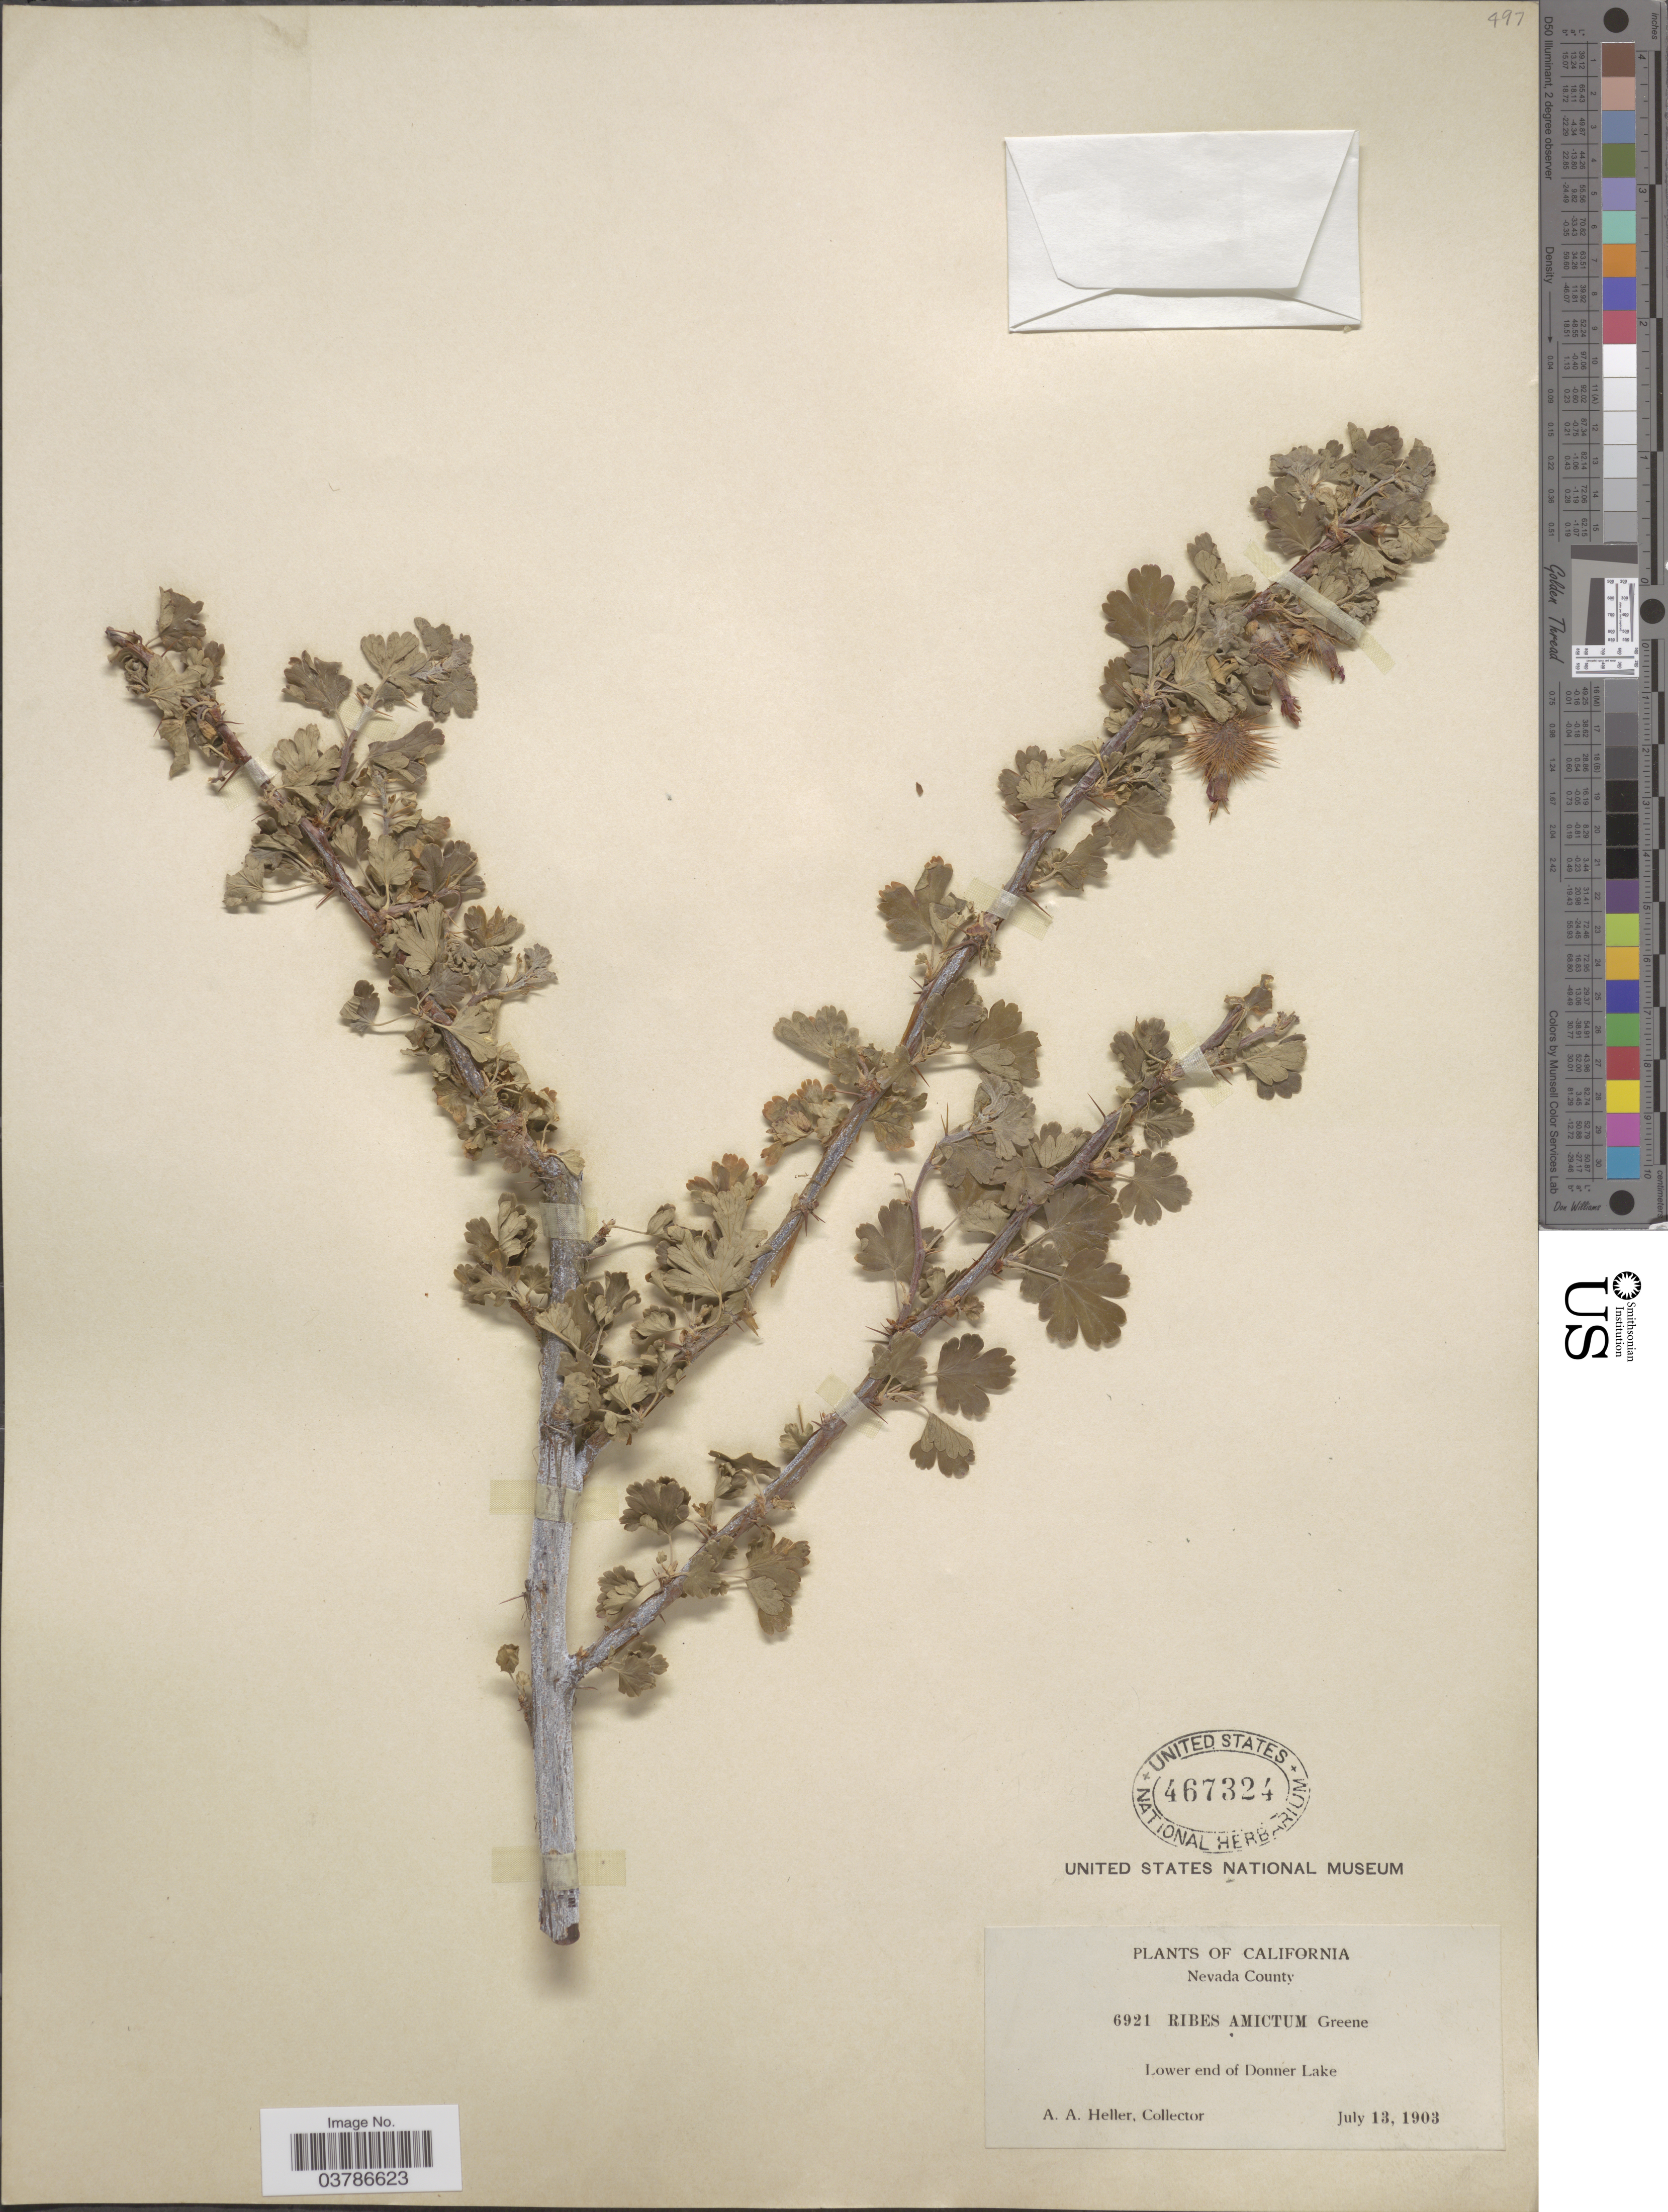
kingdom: Plantae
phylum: Tracheophyta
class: Magnoliopsida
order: Saxifragales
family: Grossulariaceae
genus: Ribes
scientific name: Ribes roezlii var. amictum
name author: (Greene) Jeps.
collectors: A. A. Heller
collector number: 6921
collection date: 1903-07-13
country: United States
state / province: California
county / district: Nevada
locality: Nevada County. Lower end of Donner Lake.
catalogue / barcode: US 467324